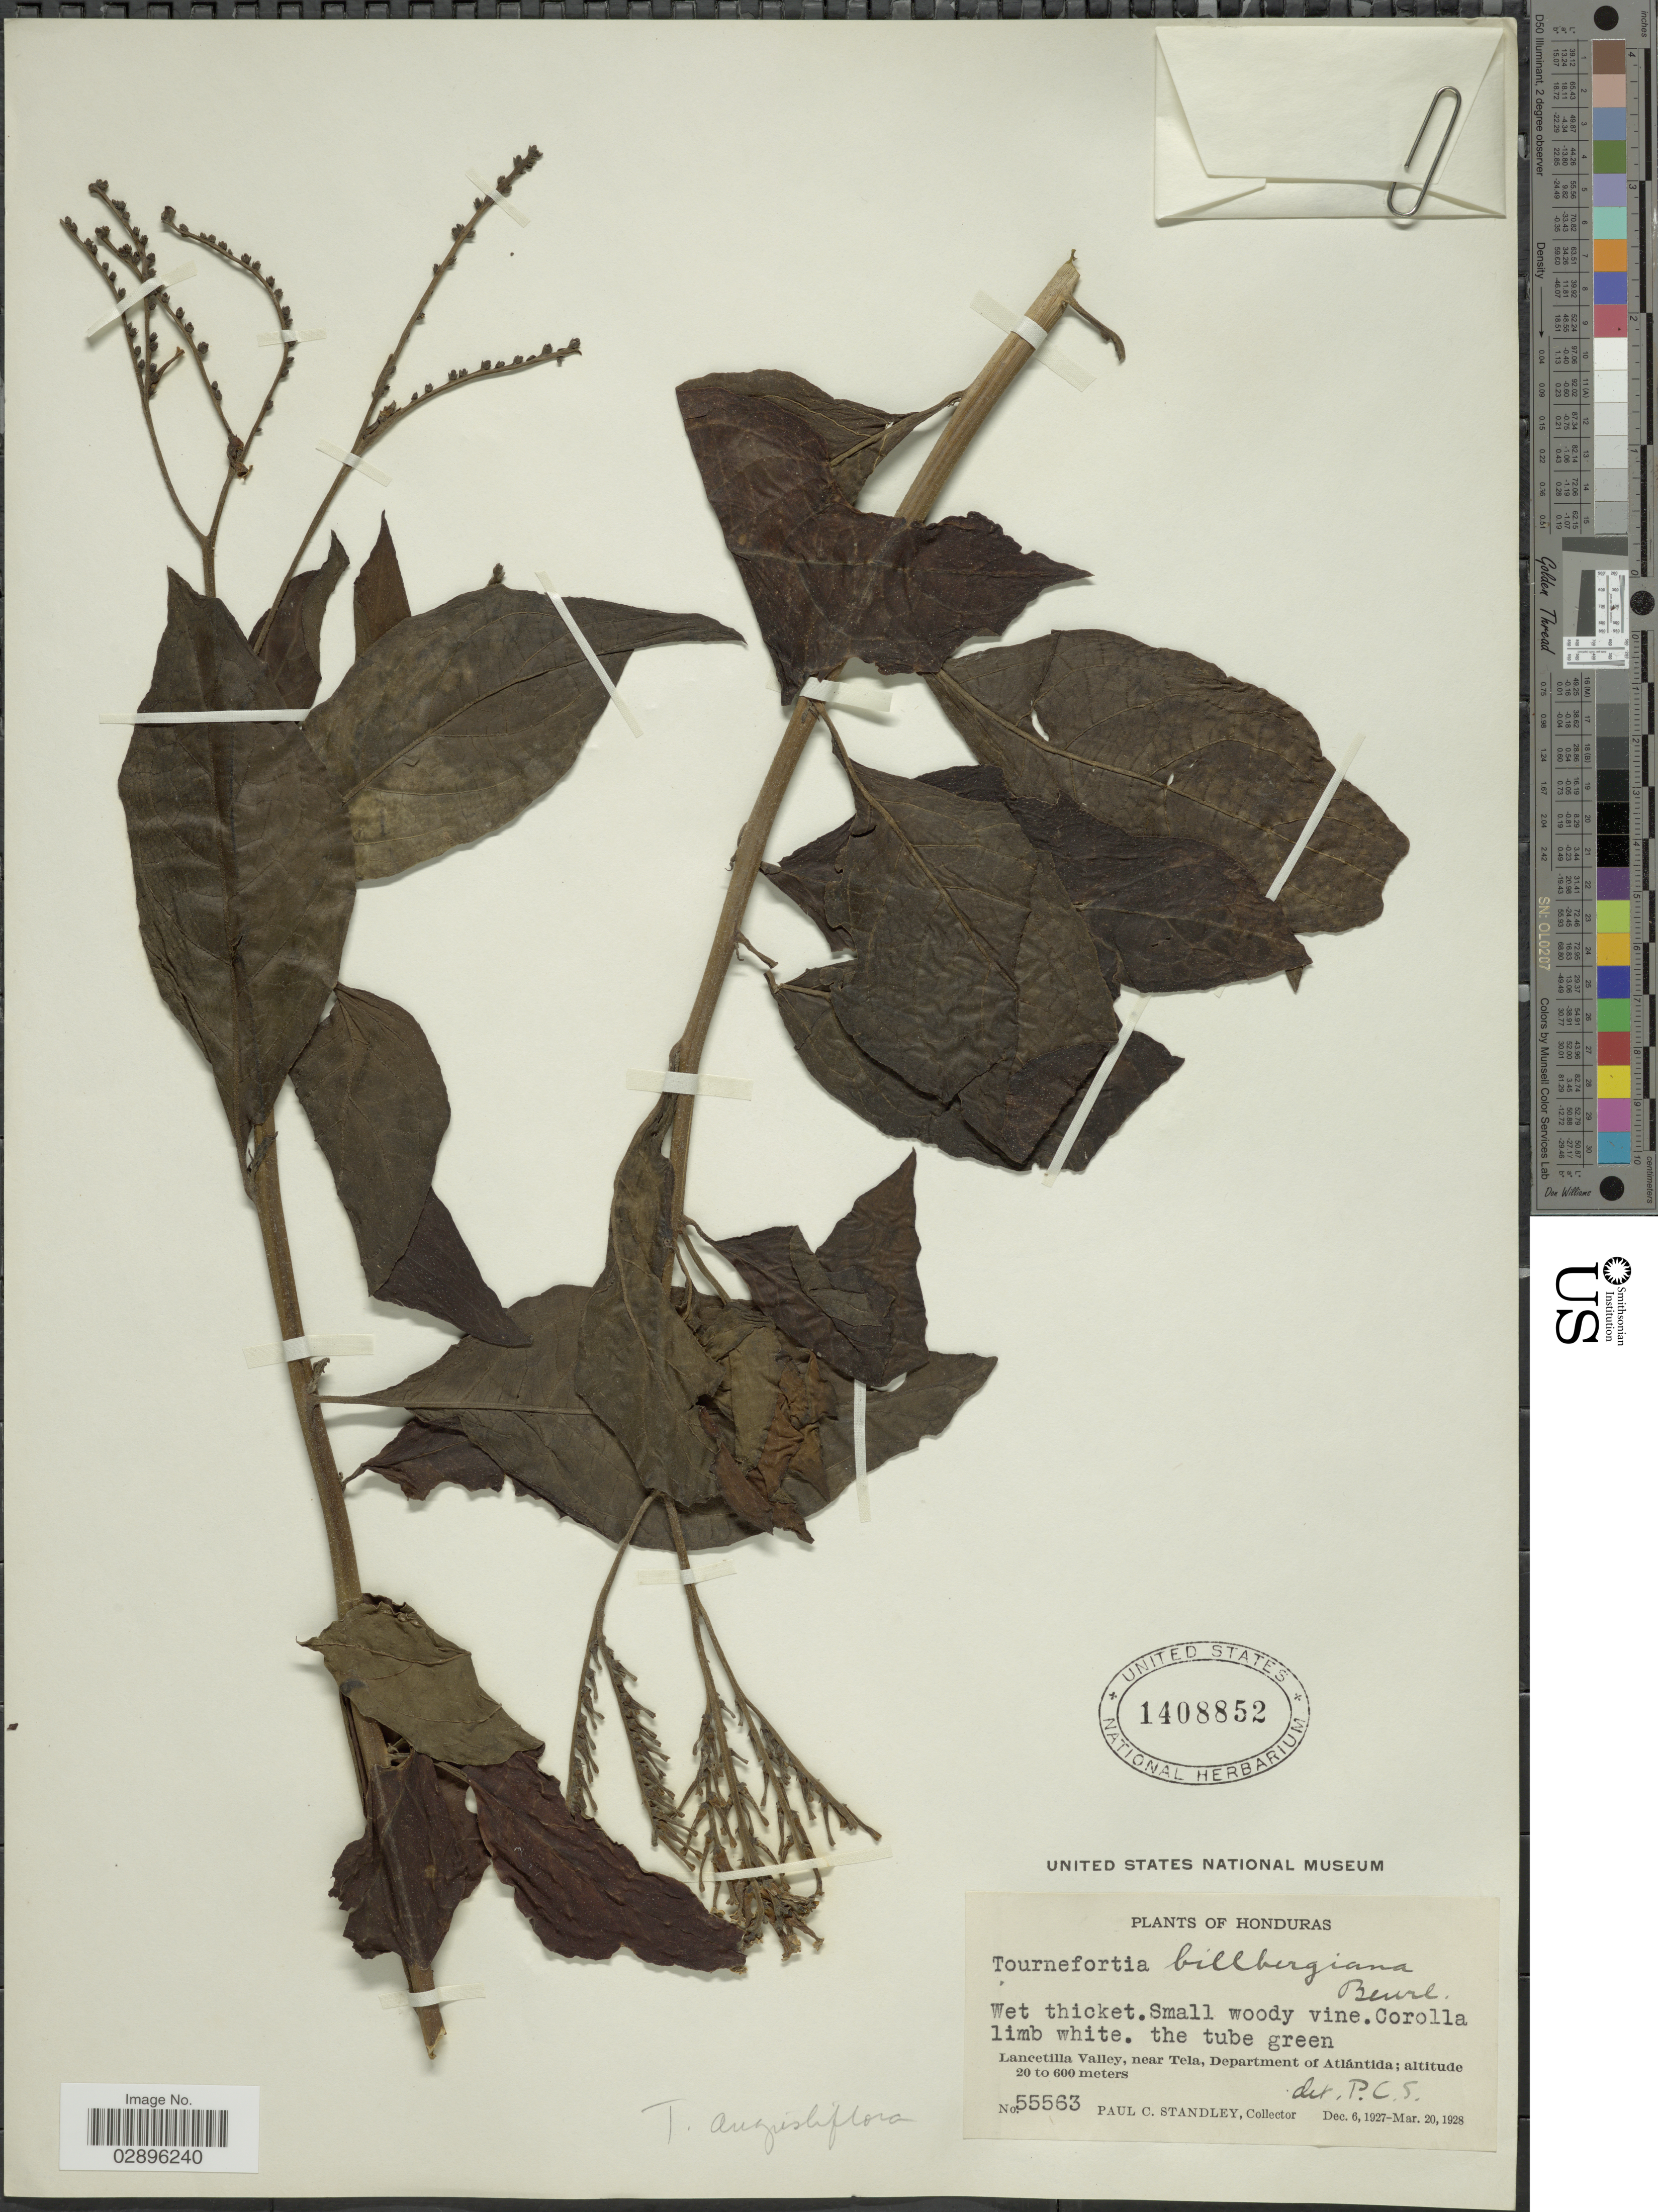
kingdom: Plantae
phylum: Tracheophyta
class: Magnoliopsida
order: Boraginales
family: Heliotropiaceae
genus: Tournefortia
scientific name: Tournefortia angustiflora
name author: Ruiz & Pav.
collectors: P. C. Standley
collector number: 55563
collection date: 1927-12-06/1928-03-20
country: Honduras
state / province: Atlántida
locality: Lancetilla Valley, near Tela, Department of Atlántida.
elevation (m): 20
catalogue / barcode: US 1408852